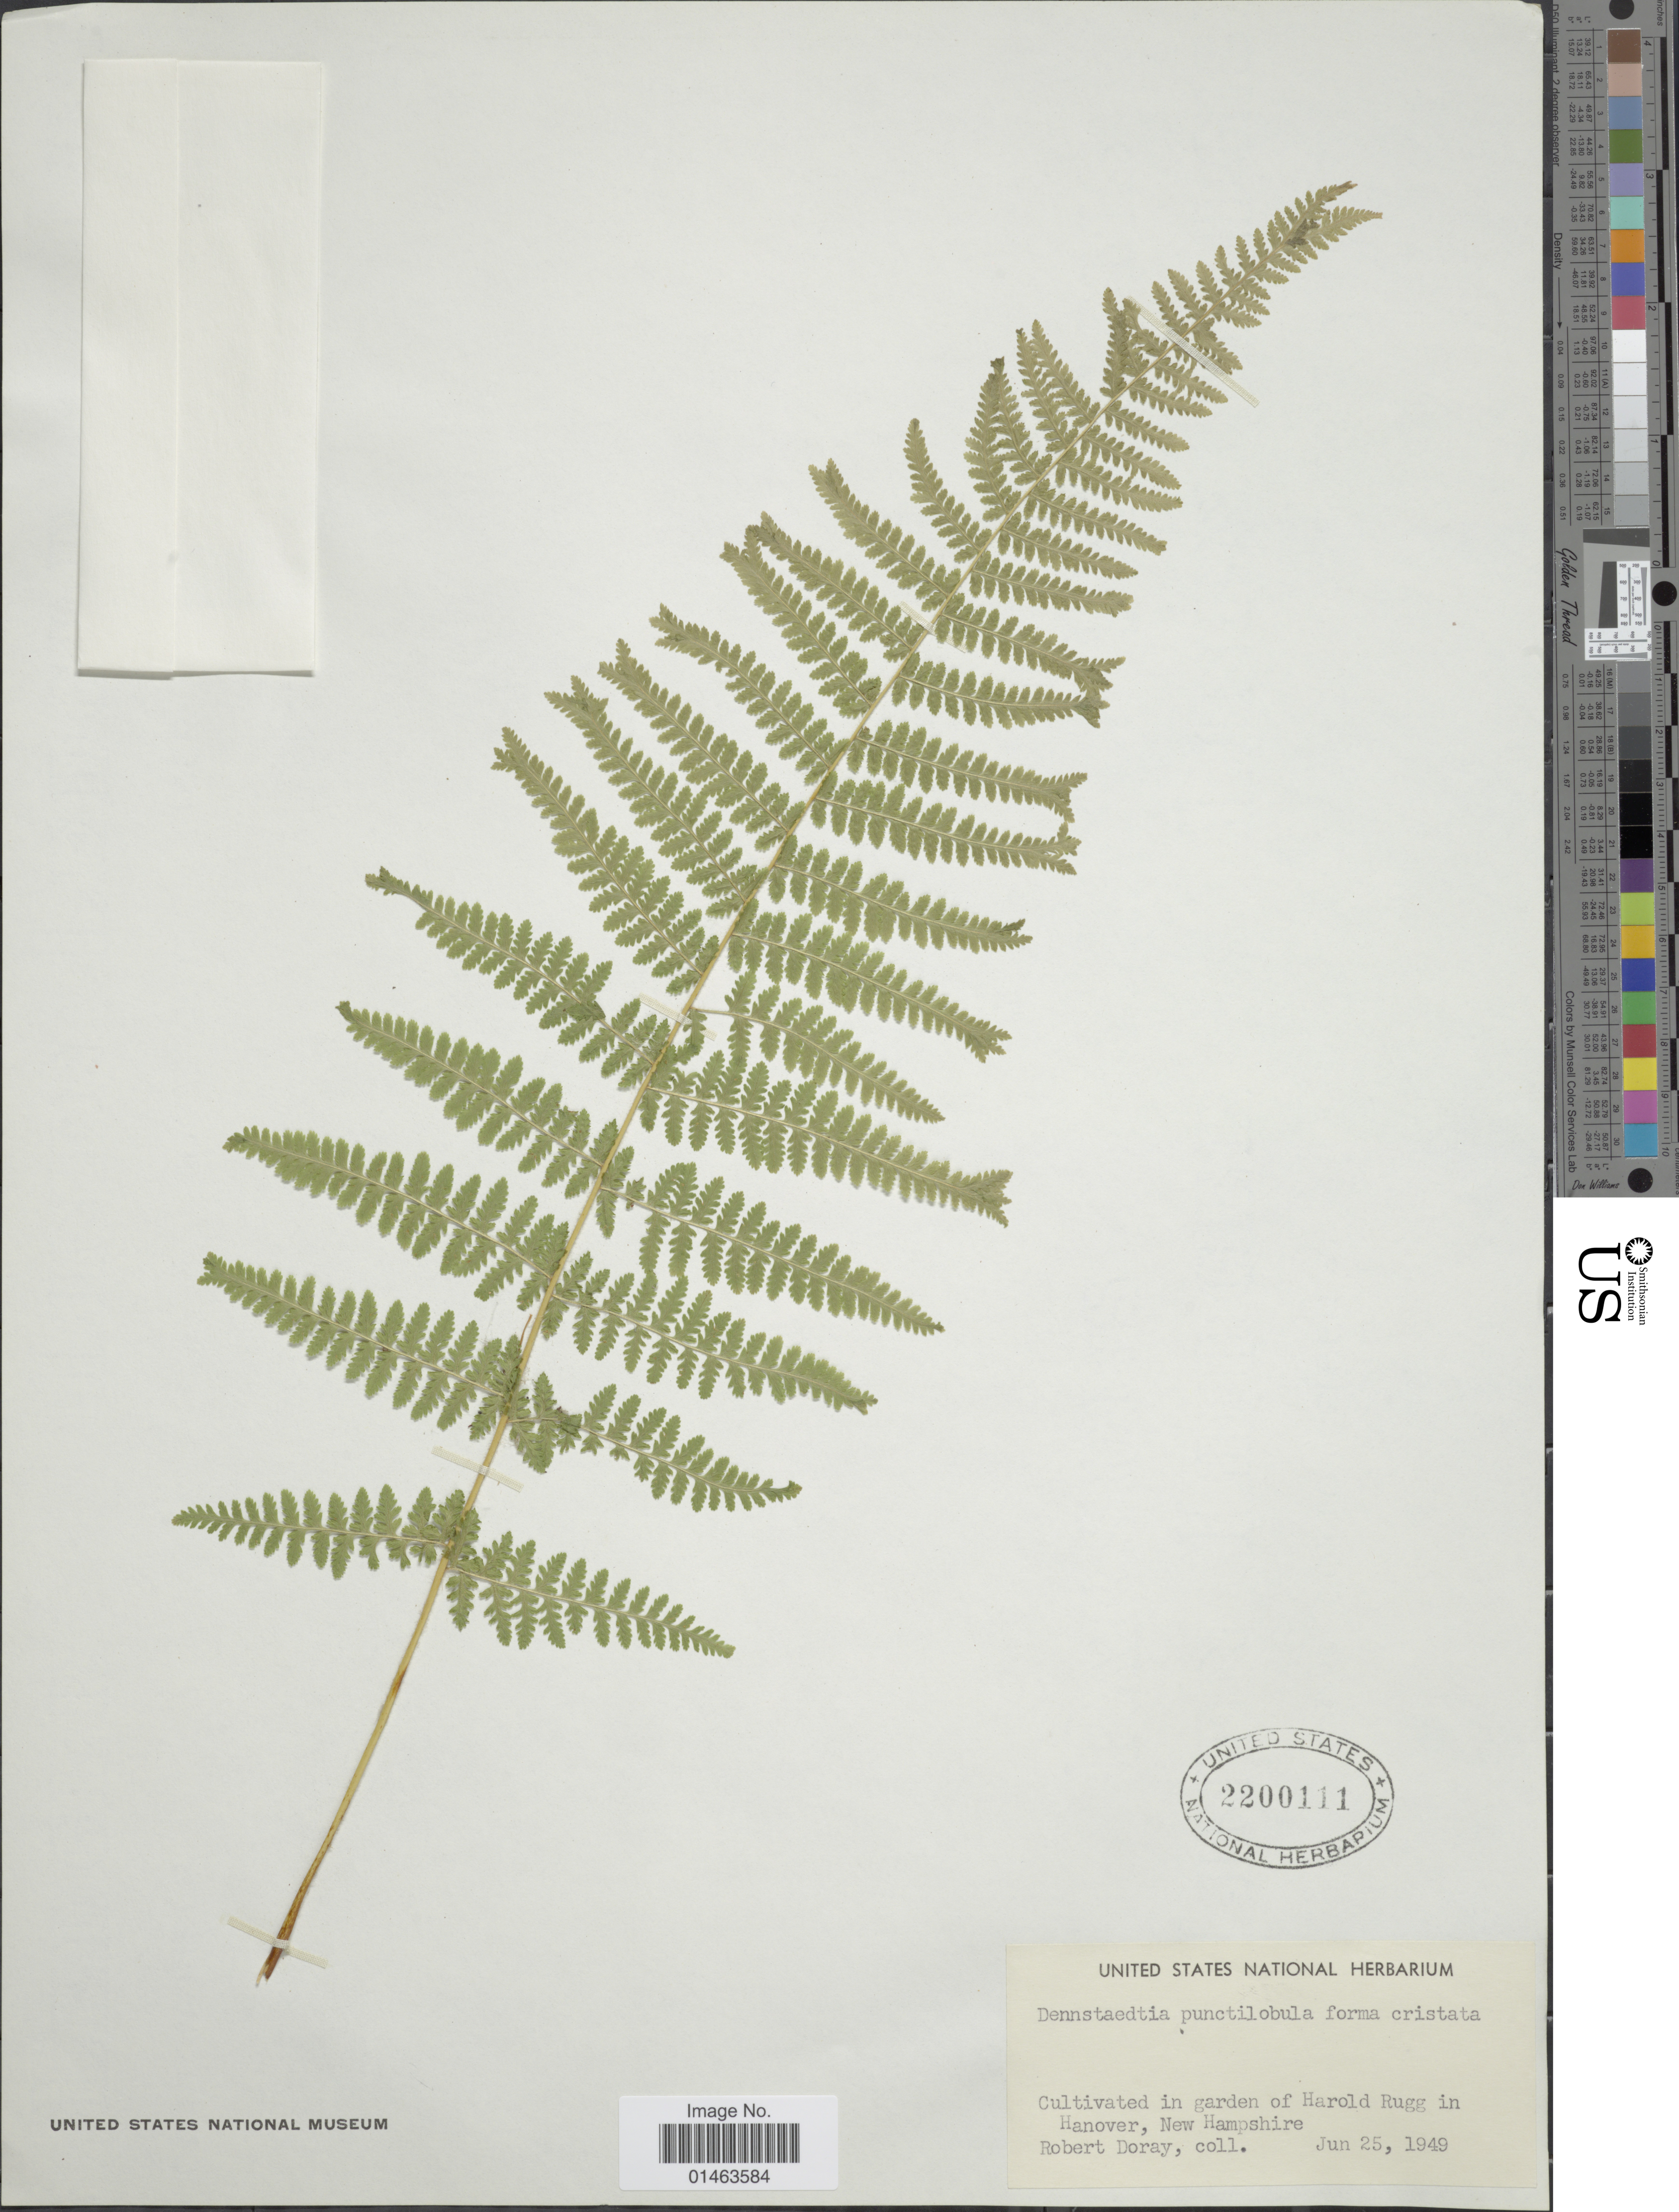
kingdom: Plantae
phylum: Tracheophyta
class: Polypodiopsida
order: Polypodiales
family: Dennstaedtiaceae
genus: Dennstaedtia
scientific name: Dennstaedtia punctilobula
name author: (Michx.) T. Moore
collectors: R. Doray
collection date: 1949-06-25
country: United States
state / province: New Hampshire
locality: Garden of Harold Rugg in Hanover.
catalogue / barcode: US 2200111